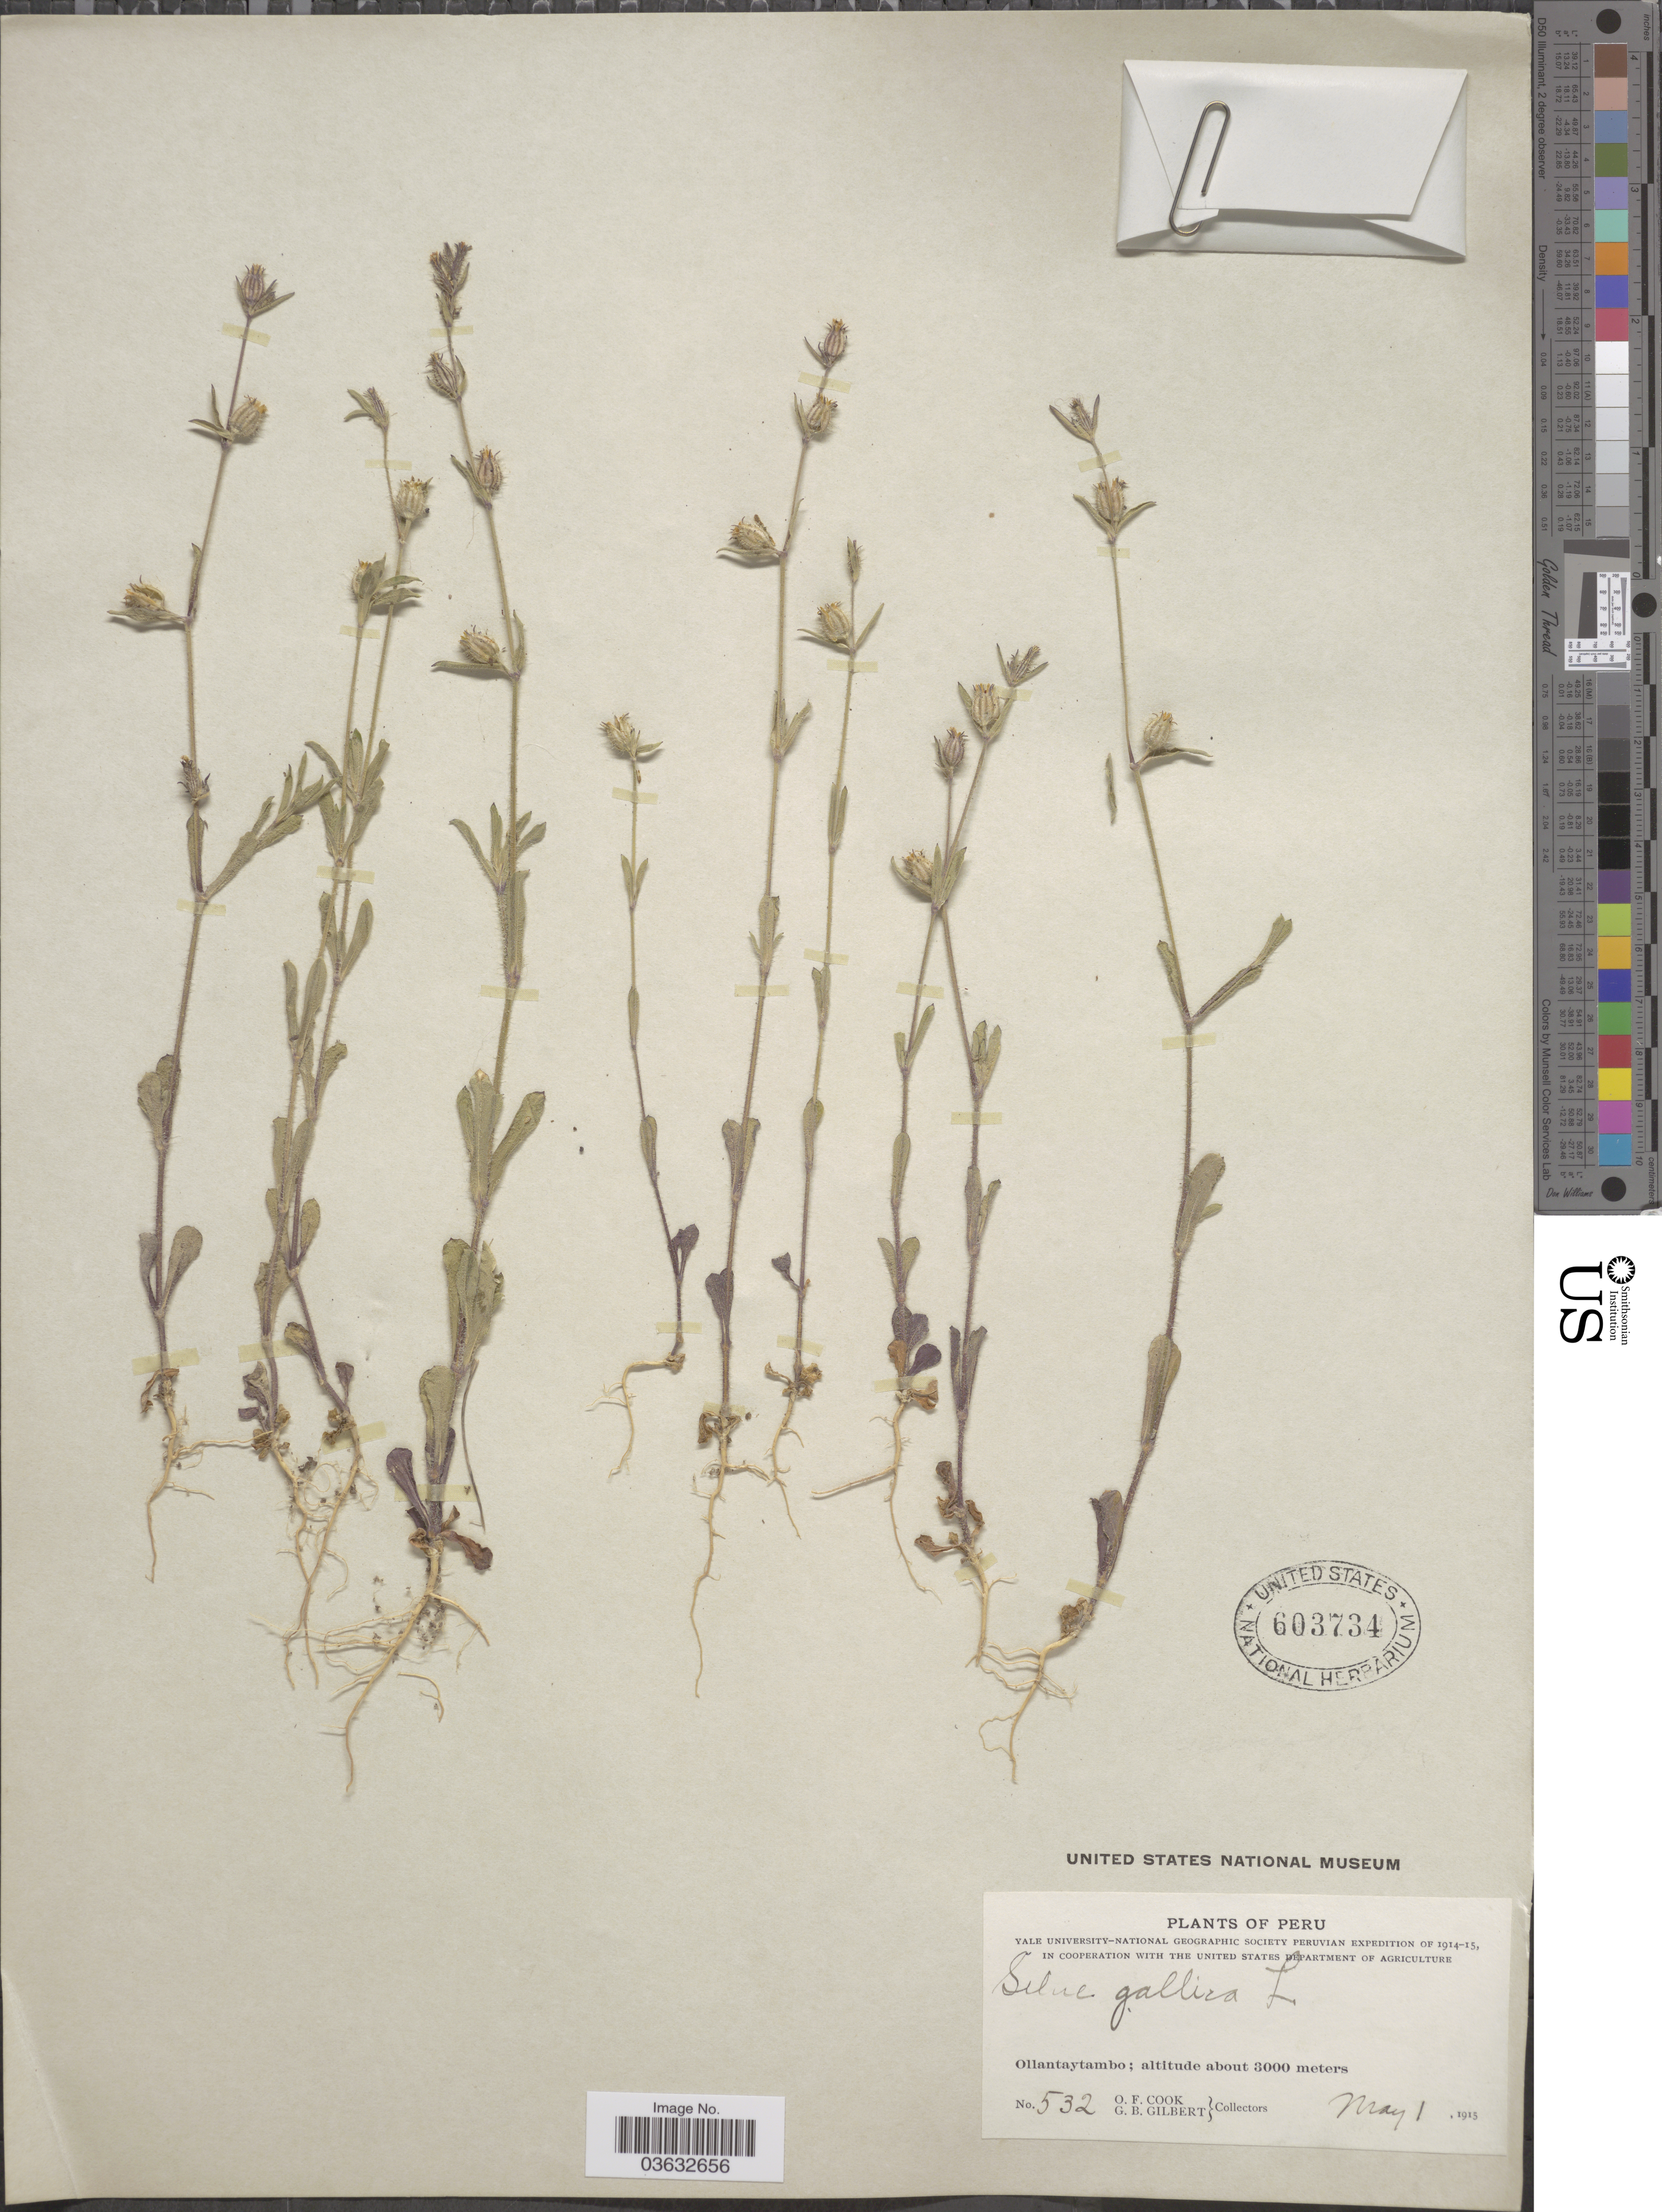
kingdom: Plantae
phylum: Tracheophyta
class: Magnoliopsida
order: Caryophyllales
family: Caryophyllaceae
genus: Silene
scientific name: Silene gallica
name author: L.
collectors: O. F. Cook & G. B. Gilbert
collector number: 532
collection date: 1915-05-01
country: Peru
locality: Ollantaytambo.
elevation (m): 3000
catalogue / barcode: US 603734